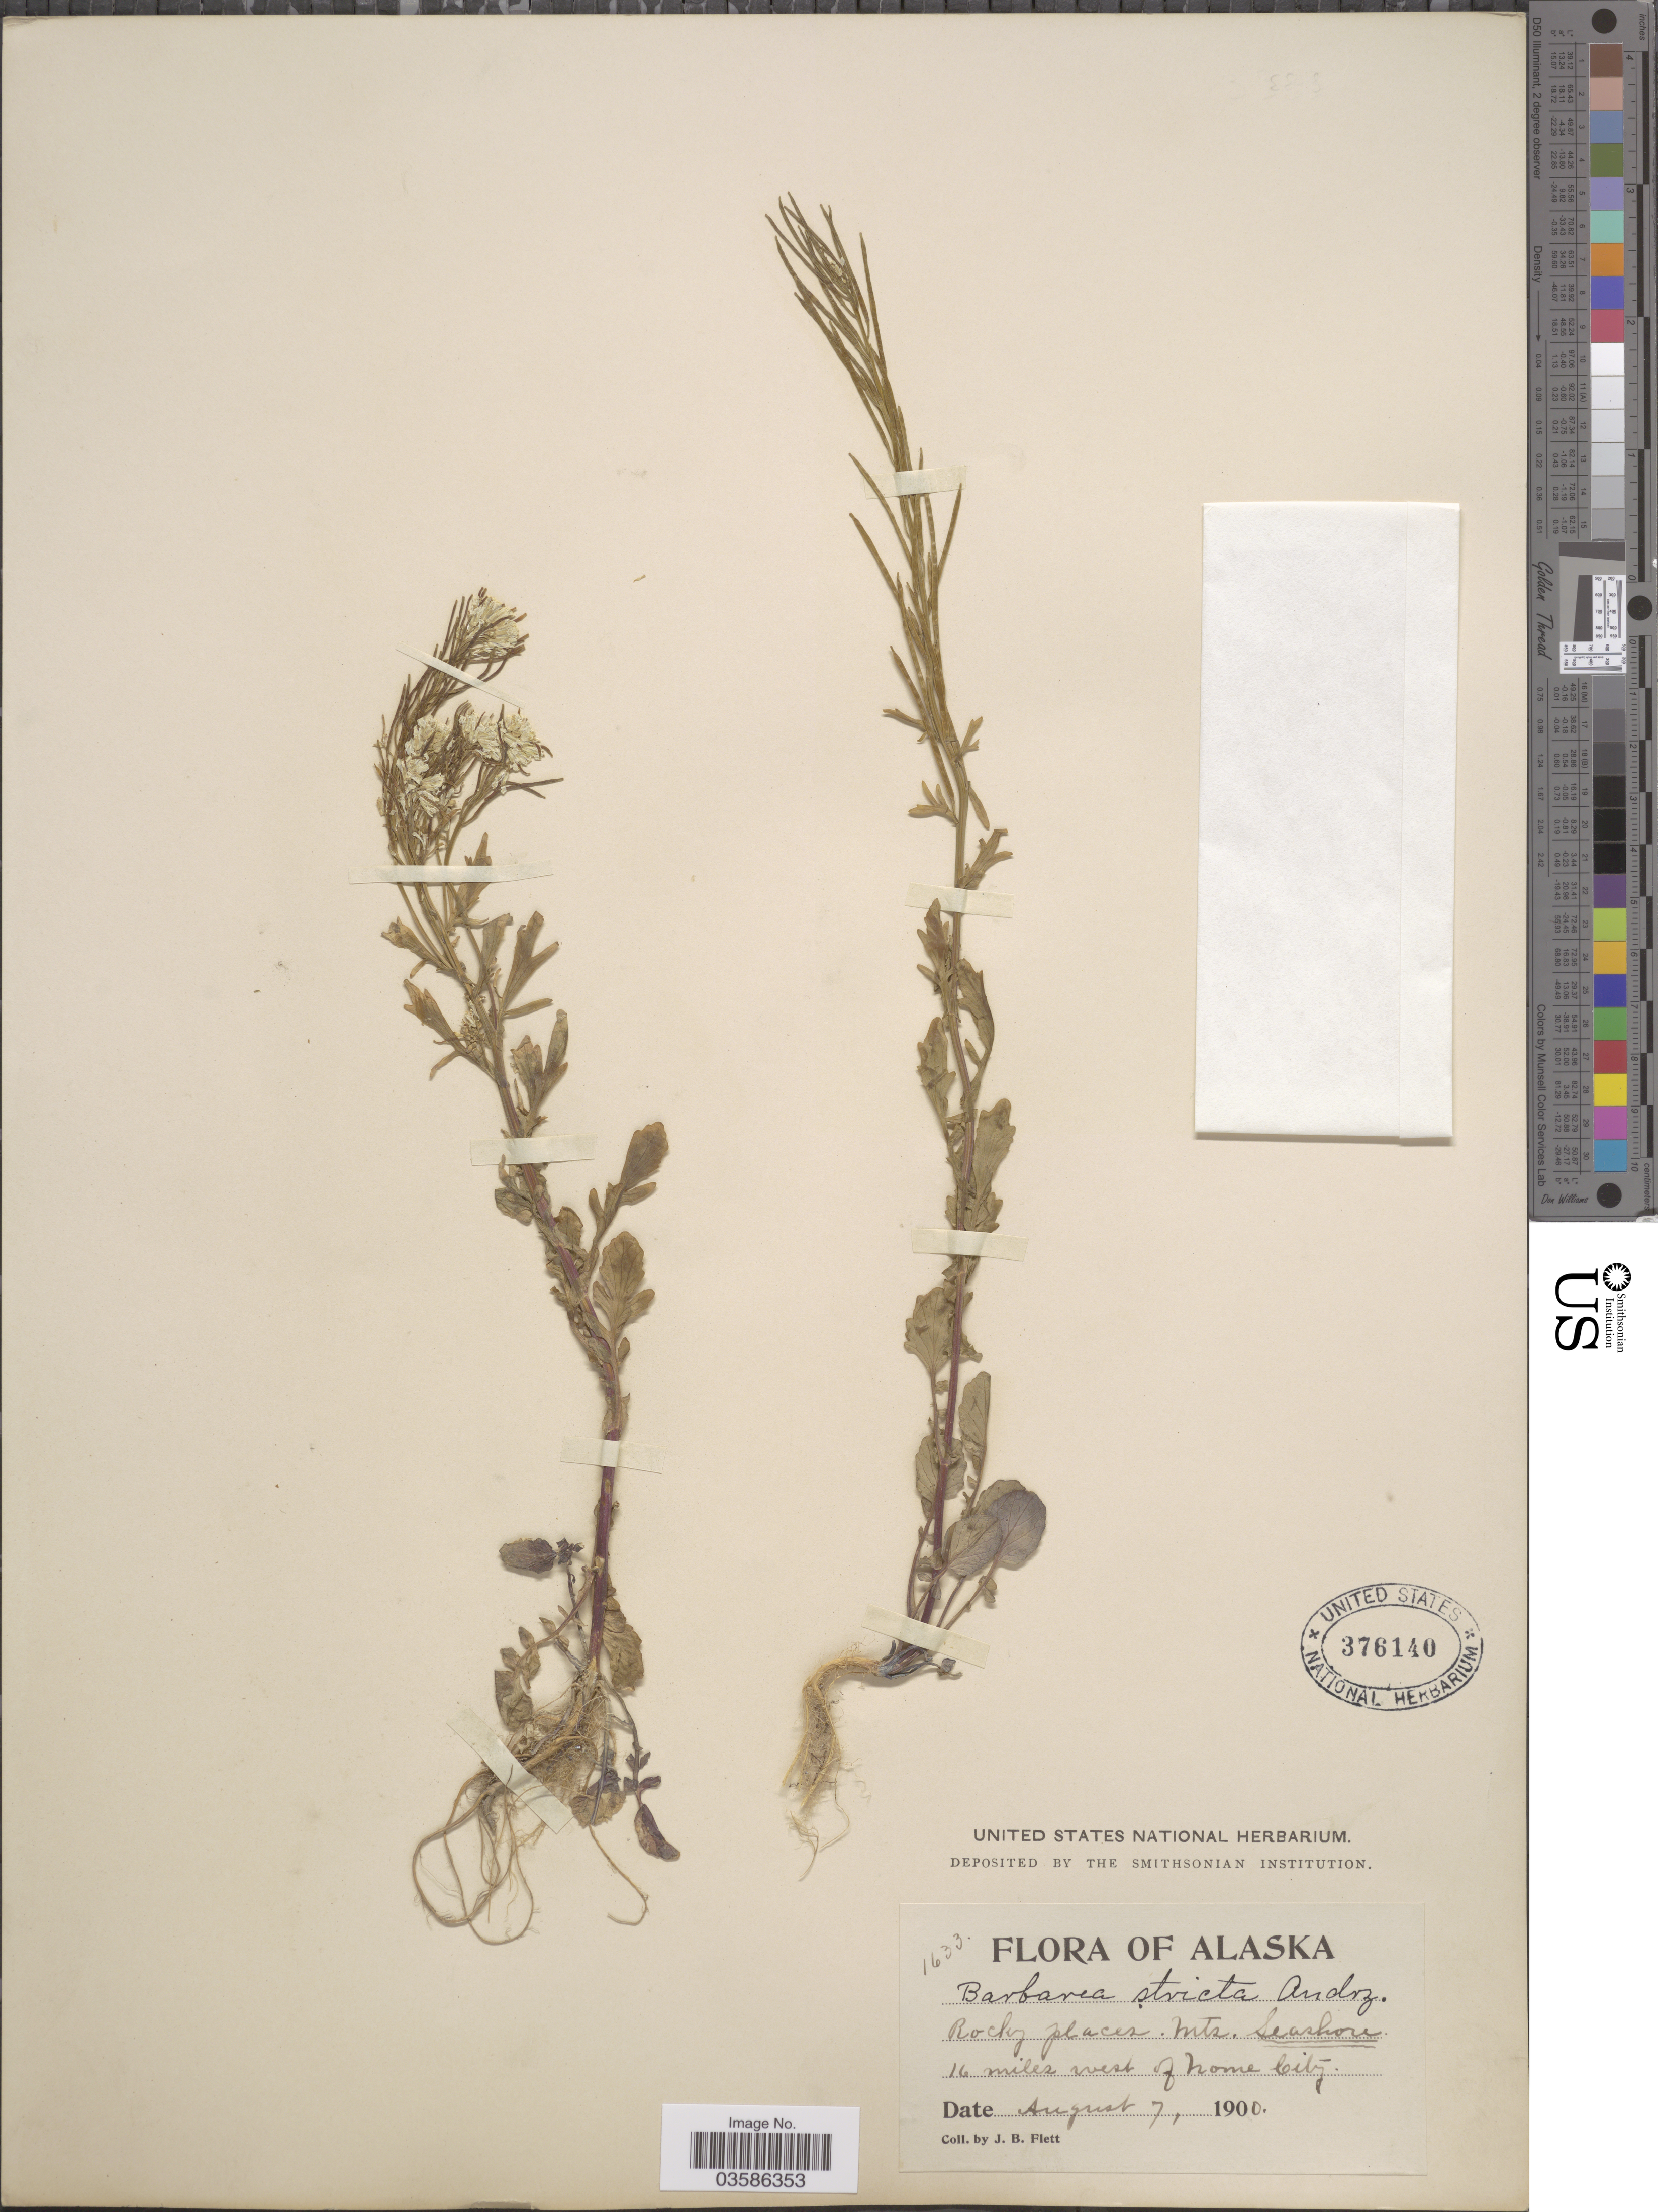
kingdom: Plantae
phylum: Tracheophyta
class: Magnoliopsida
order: Brassicales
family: Brassicaceae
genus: Barbarea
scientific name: Barbarea orthoceras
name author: Ledeb.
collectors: J. Flett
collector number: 1633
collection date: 1900-08-07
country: United States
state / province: Alaska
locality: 16 miles west of home City.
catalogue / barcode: US 376140